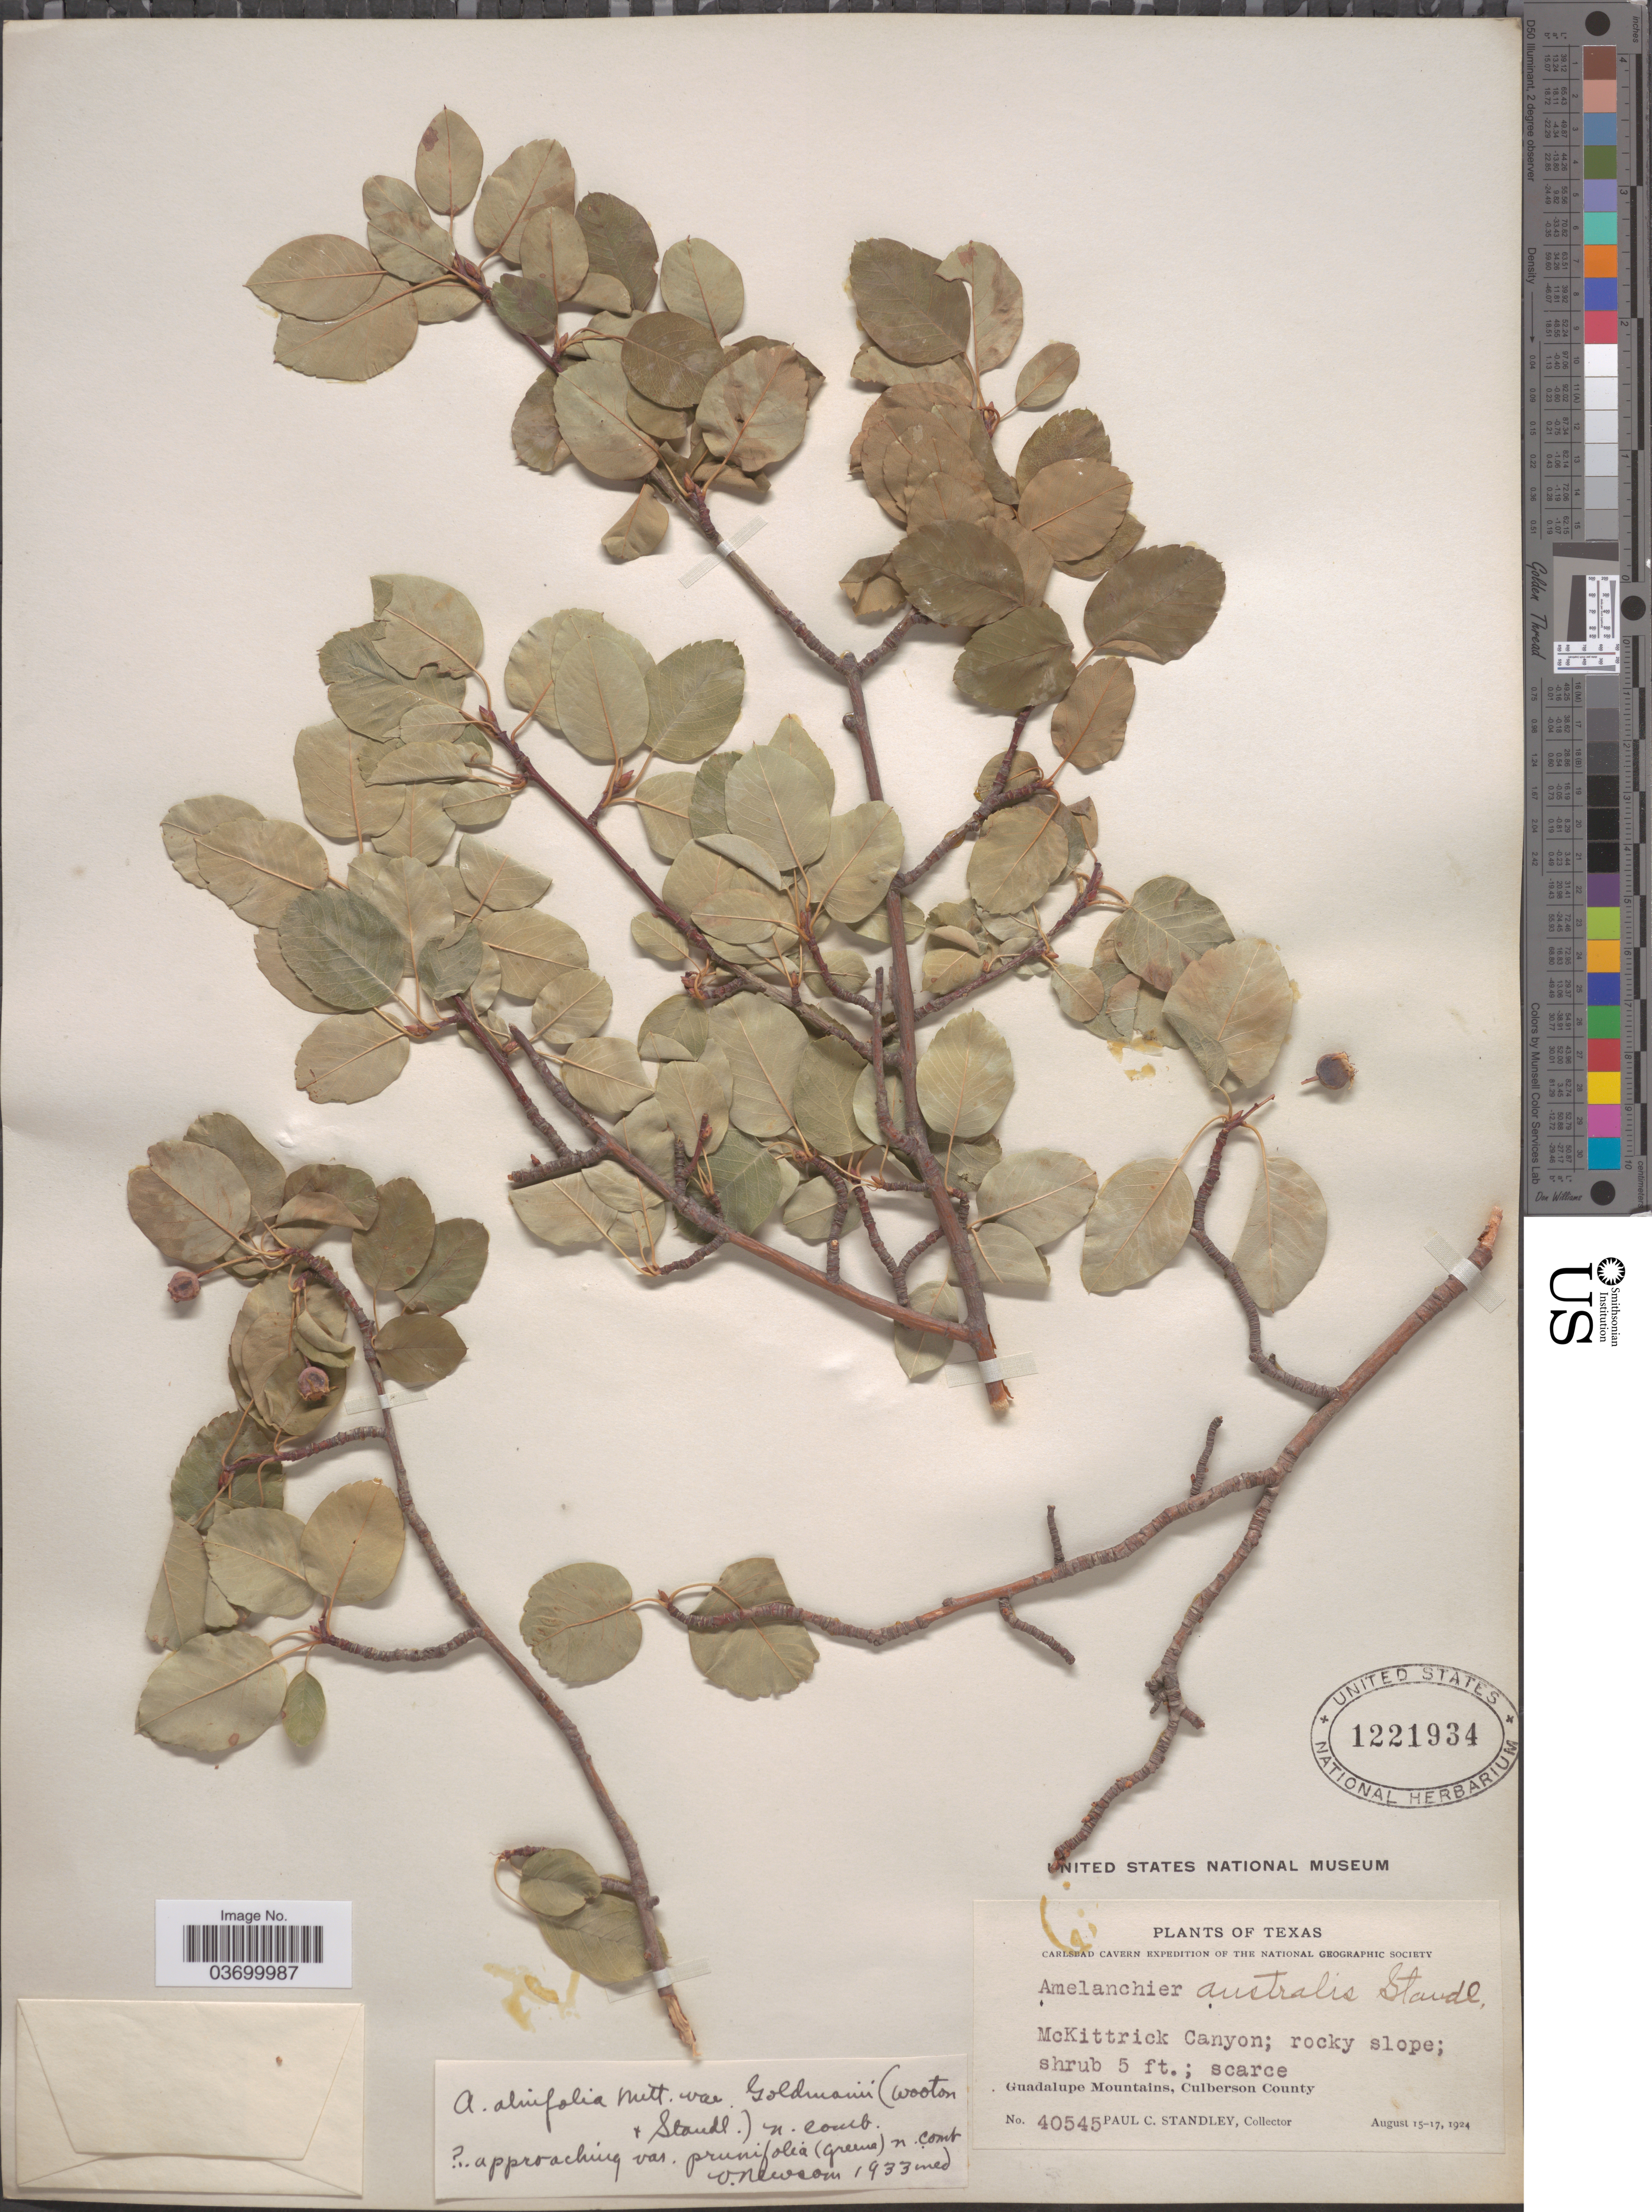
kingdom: Plantae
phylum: Tracheophyta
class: Magnoliopsida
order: Rosales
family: Rosaceae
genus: Amelanchier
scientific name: Amelanchier alnifolia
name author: (Nutt.) Nutt. ex M. Roem.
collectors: P. C. Standley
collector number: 40545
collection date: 1924-08-15/1924-08-17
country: United States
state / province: Texas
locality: McKittrick Canyon. Guadalupe Mountains, Culberson County.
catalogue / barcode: US 1221934